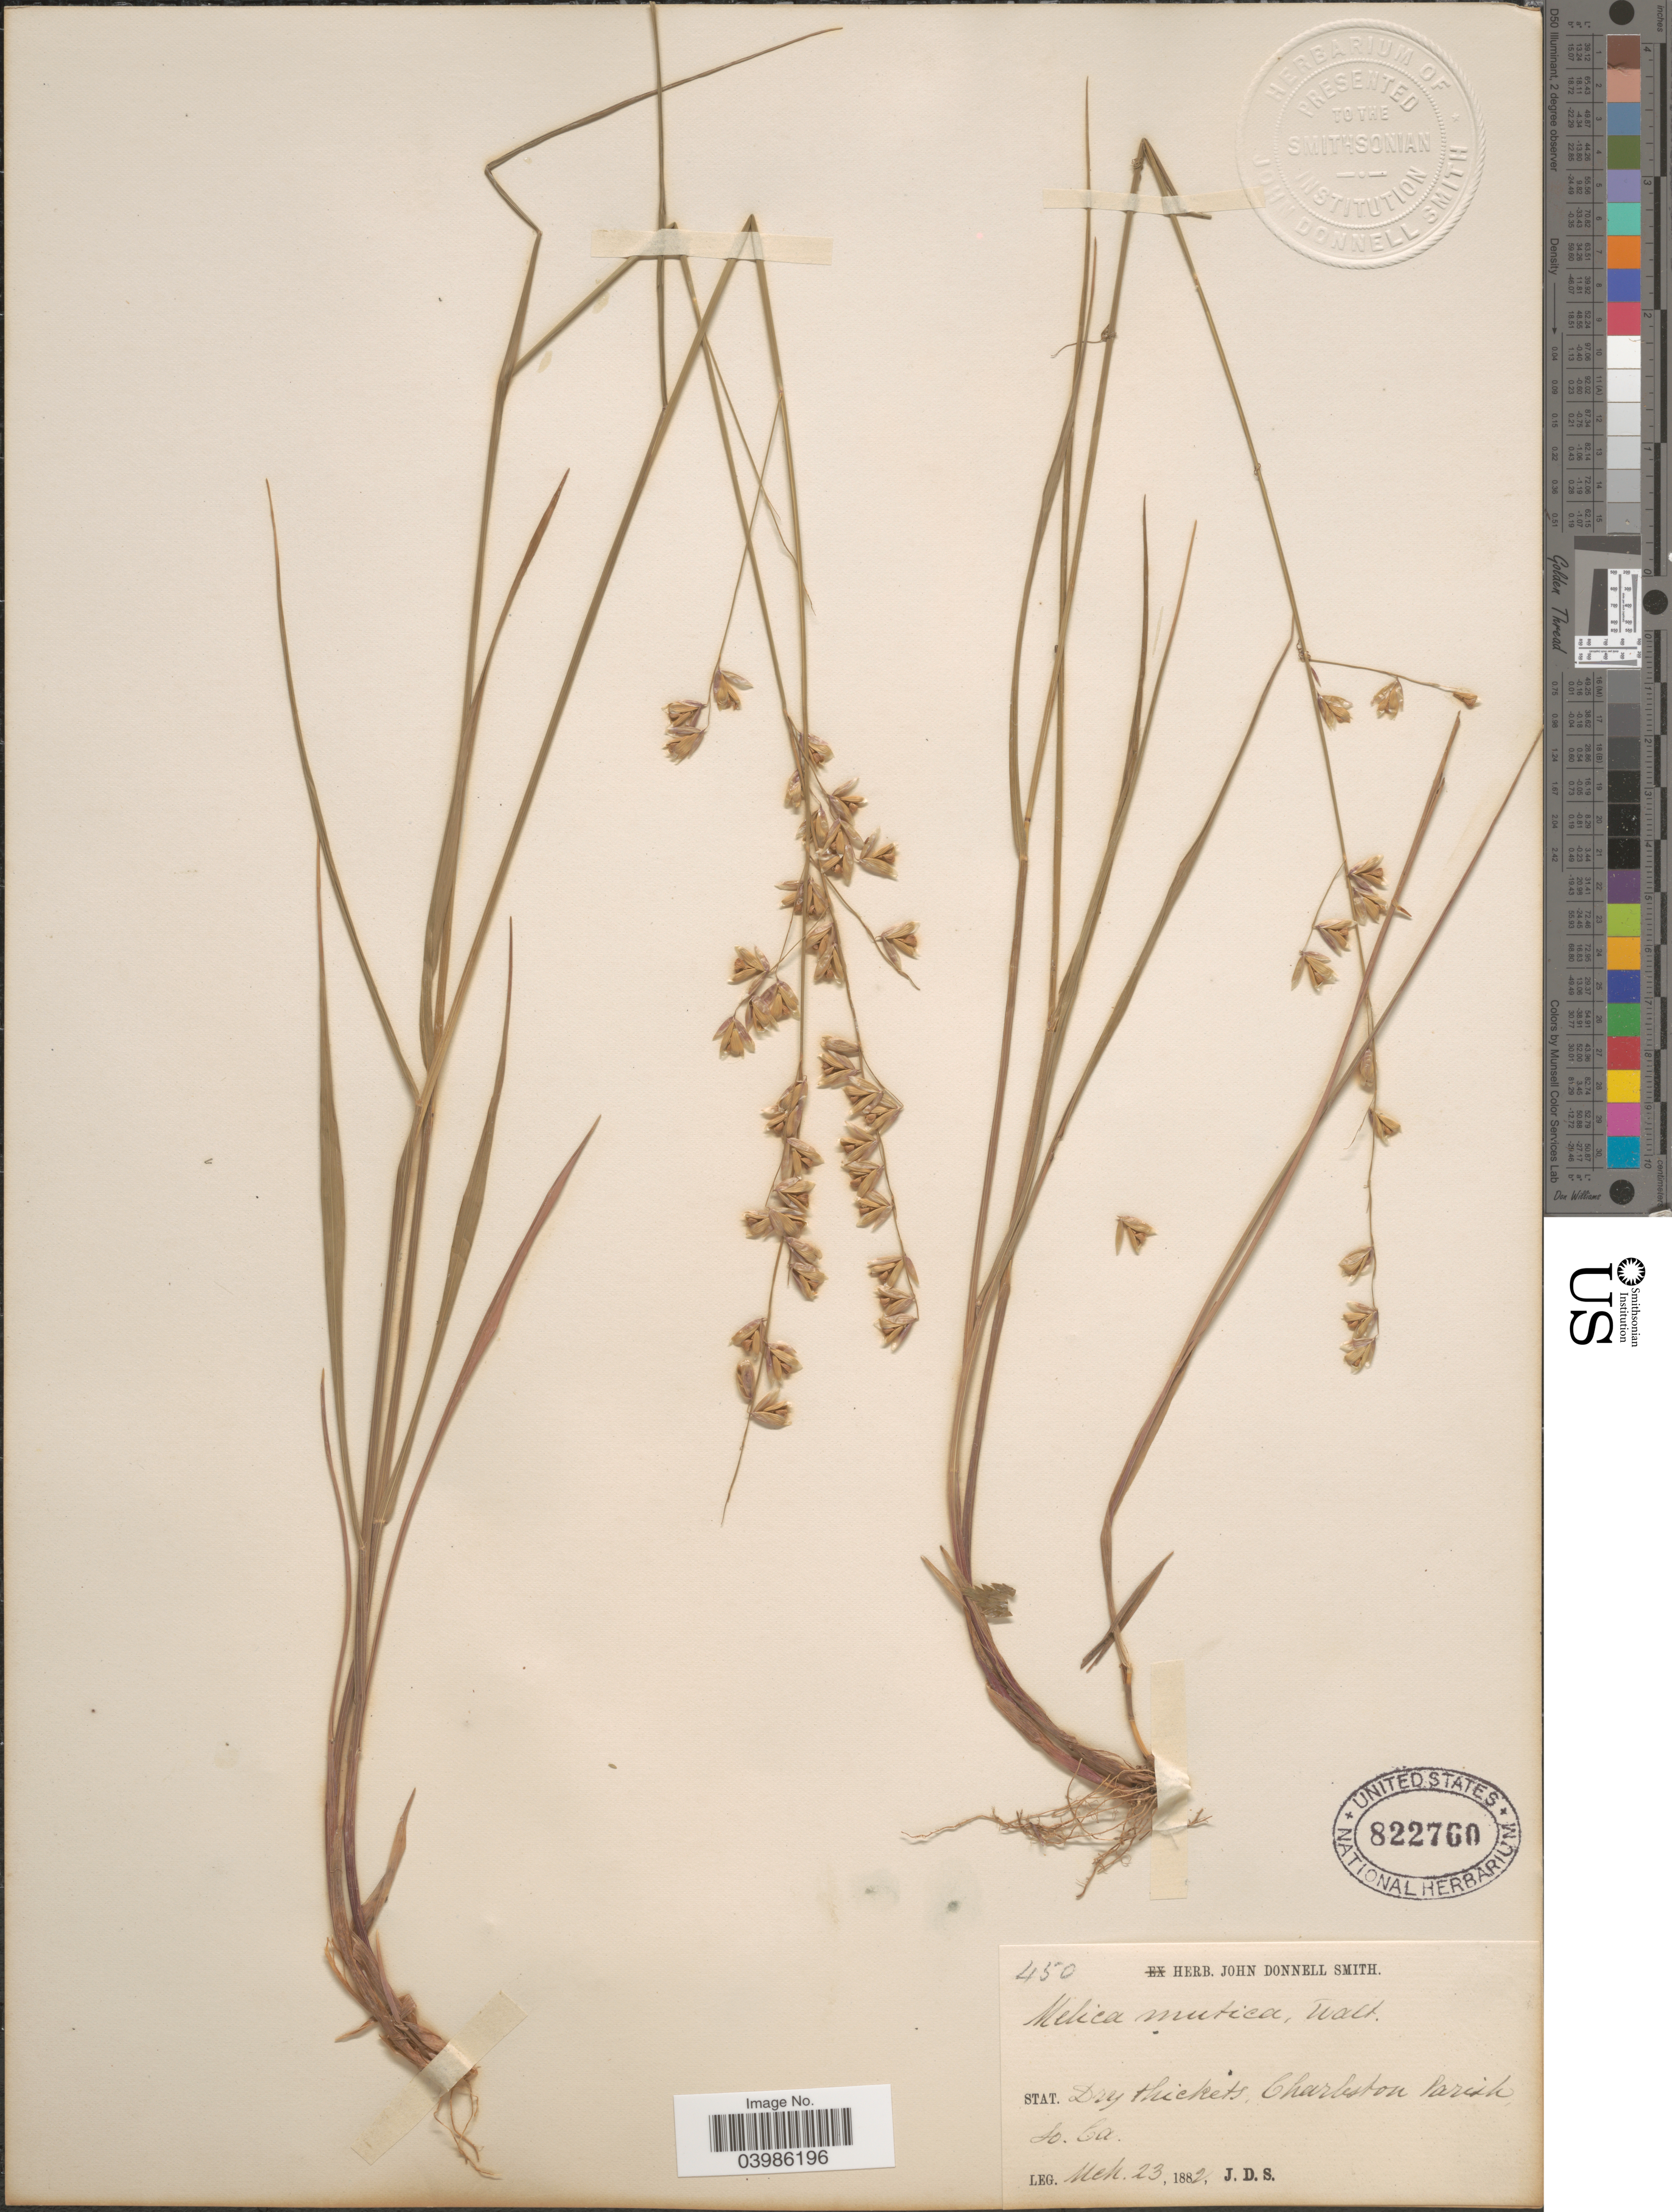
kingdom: Plantae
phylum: Tracheophyta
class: Liliopsida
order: Poales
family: Poaceae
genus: Melica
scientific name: Melica mutica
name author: Walter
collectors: J. Donnell Smith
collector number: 450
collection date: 1882-03-23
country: United States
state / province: South Carolina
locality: Stat. Dry thickets, Charleston Parish.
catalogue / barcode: US 822760